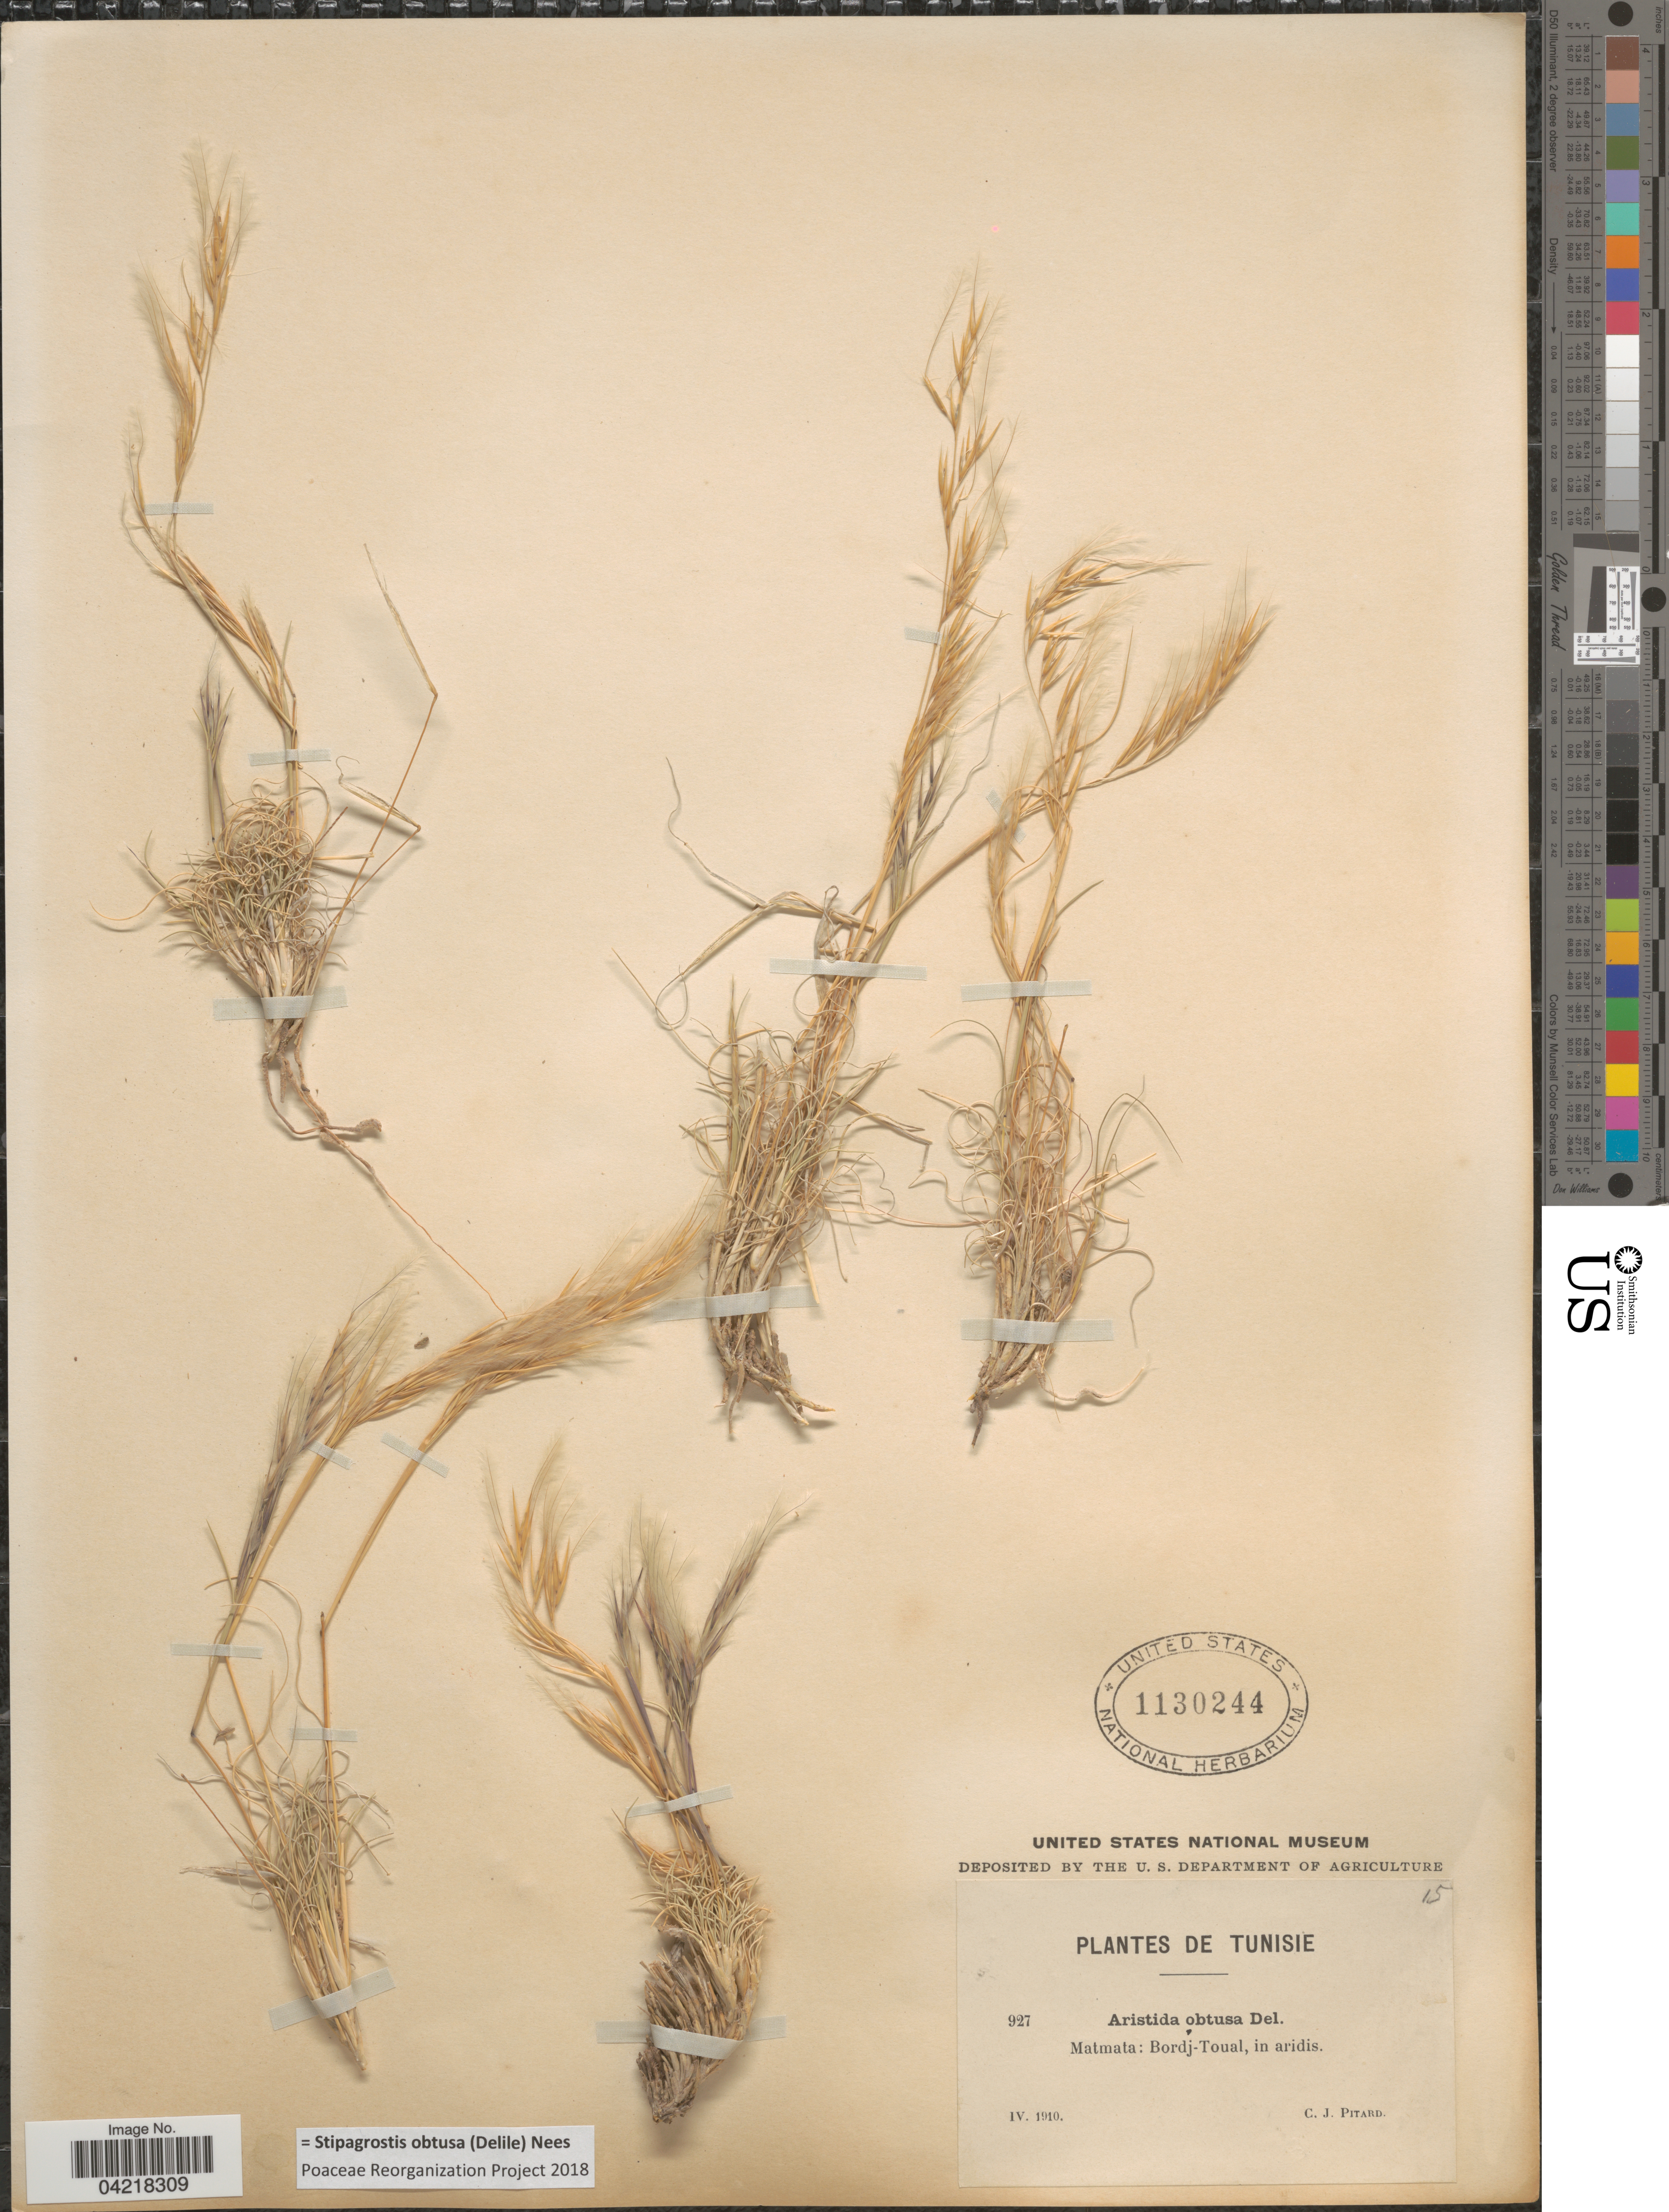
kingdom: Plantae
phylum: Tracheophyta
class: Liliopsida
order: Poales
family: Poaceae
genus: Stipagrostis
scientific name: Stipagrostis obtusa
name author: (Delile) Nees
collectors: C. Pitard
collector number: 927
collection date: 1910-04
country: Tunisia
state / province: Tunis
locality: Tunisie. Matmata: Bordj-Toual, in aridis.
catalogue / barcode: US 1130244